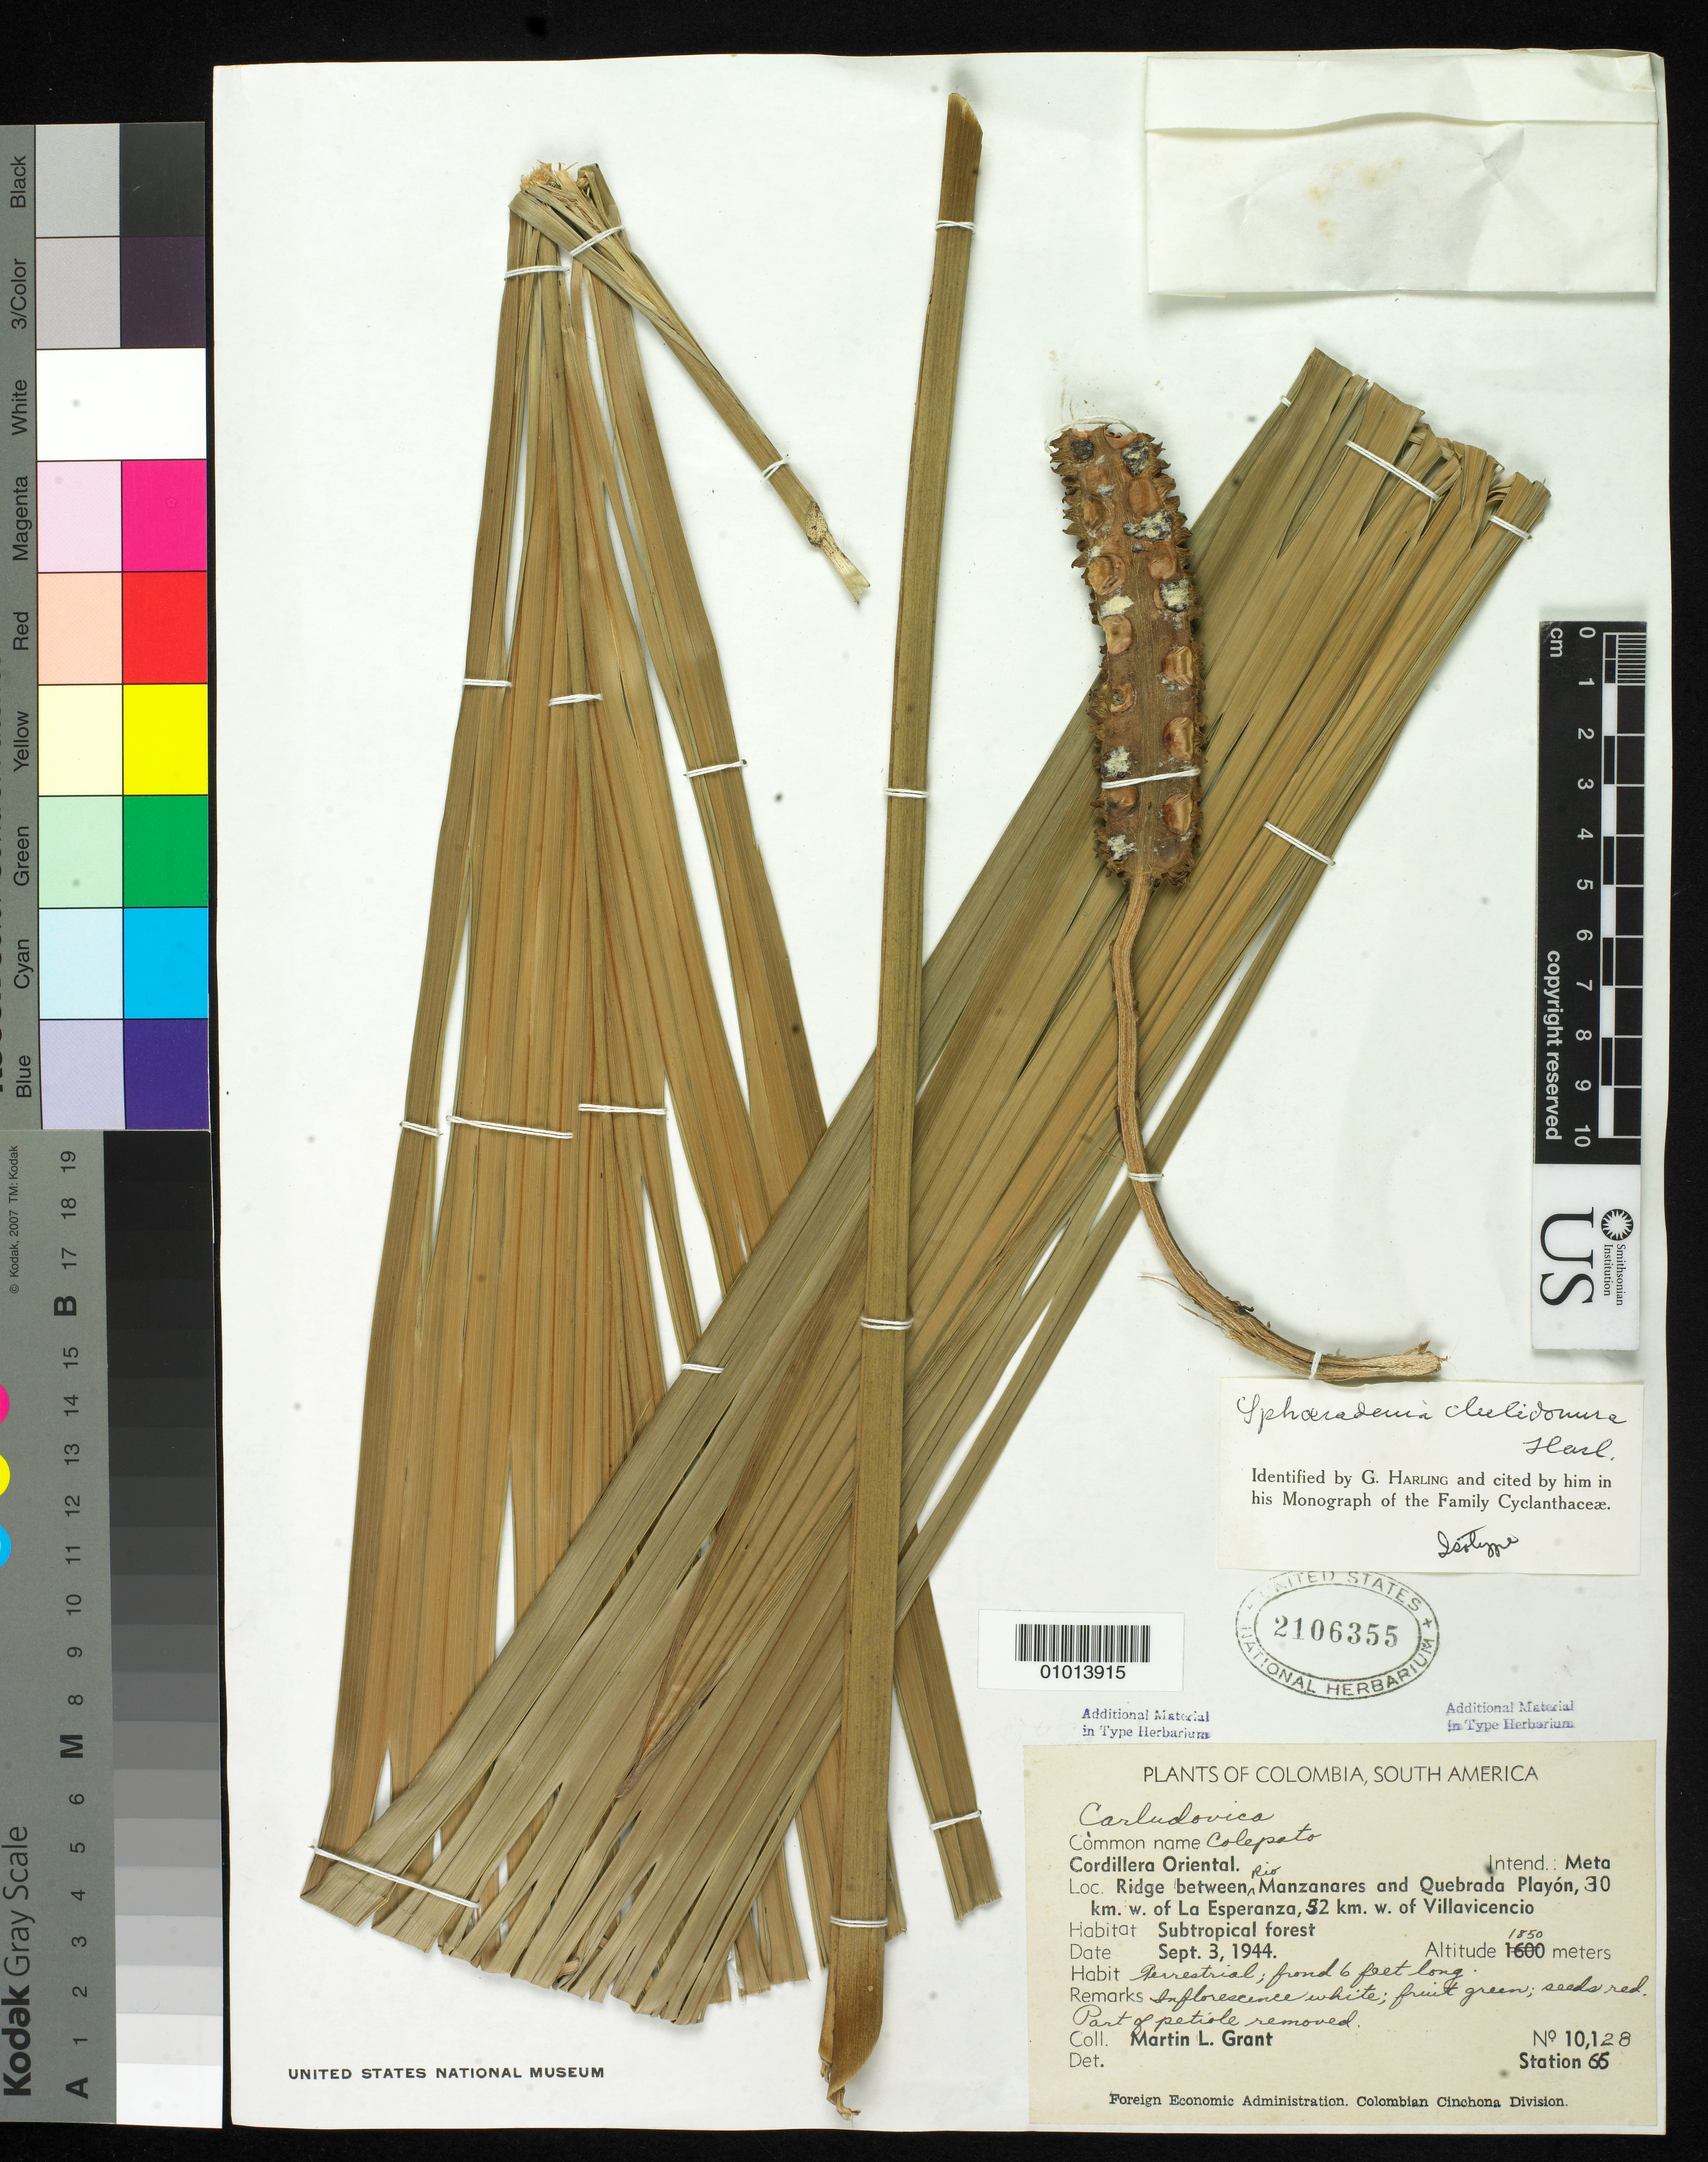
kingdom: Plantae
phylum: Tracheophyta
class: Liliopsida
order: Pandanales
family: Cyclanthaceae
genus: Sphaeradenia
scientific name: Sphaeradenia chelidonura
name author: Harling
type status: Isotype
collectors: M. L. Grant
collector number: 10128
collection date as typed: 03 Sep 1944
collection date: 1944-09-03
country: Colombia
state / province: Meta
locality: Ridge between Rio Manzanares & Quebrada Playon, 30 km W of La Esperanza, 52 km W of Villavicencio.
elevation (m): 1850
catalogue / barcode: US 2106355